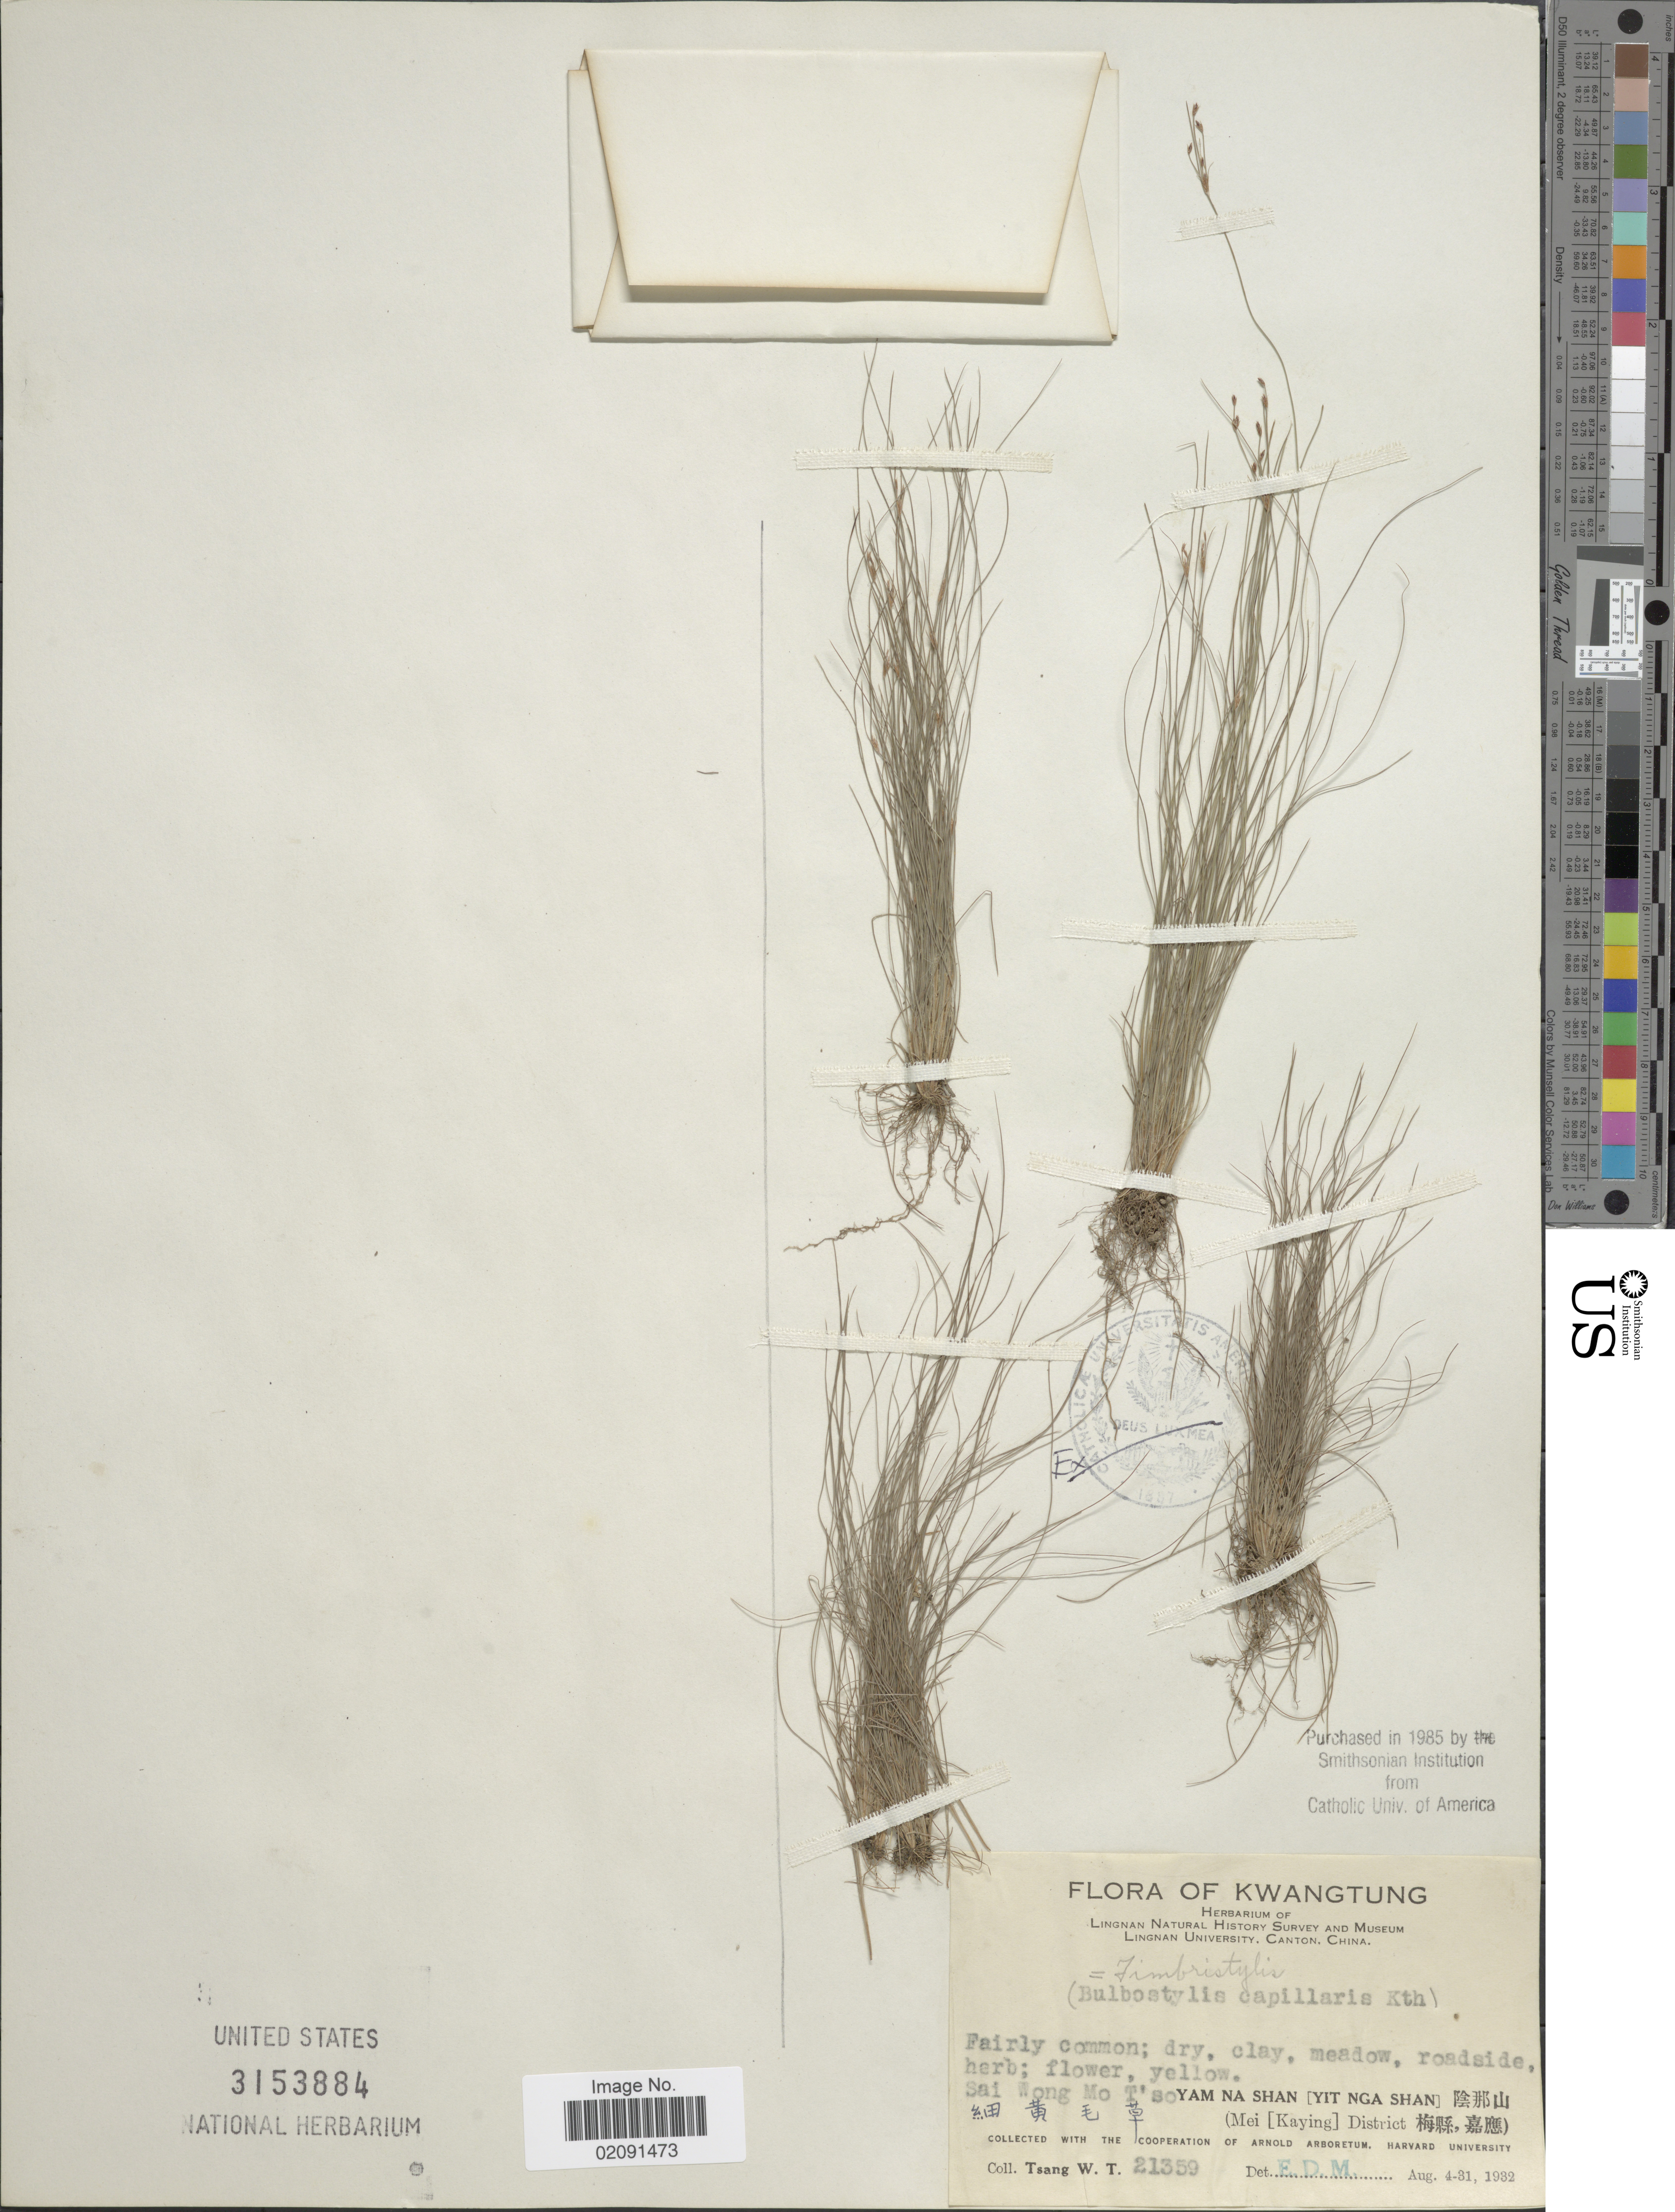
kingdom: Plantae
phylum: Tracheophyta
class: Liliopsida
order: Poales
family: Cyperaceae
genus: Bulbostylis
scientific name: Bulbostylis capillaris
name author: (L.) Kunth ex C.B. Clarke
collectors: W. T. Tsang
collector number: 21359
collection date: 1932-08-04/1932-08-31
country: China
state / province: Guangdong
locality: Kwangtung, Sai Wong Mo T'so, Yam Na Shan [Yit Nga Shan] (Mei [Kaying] District).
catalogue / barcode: US 3153884